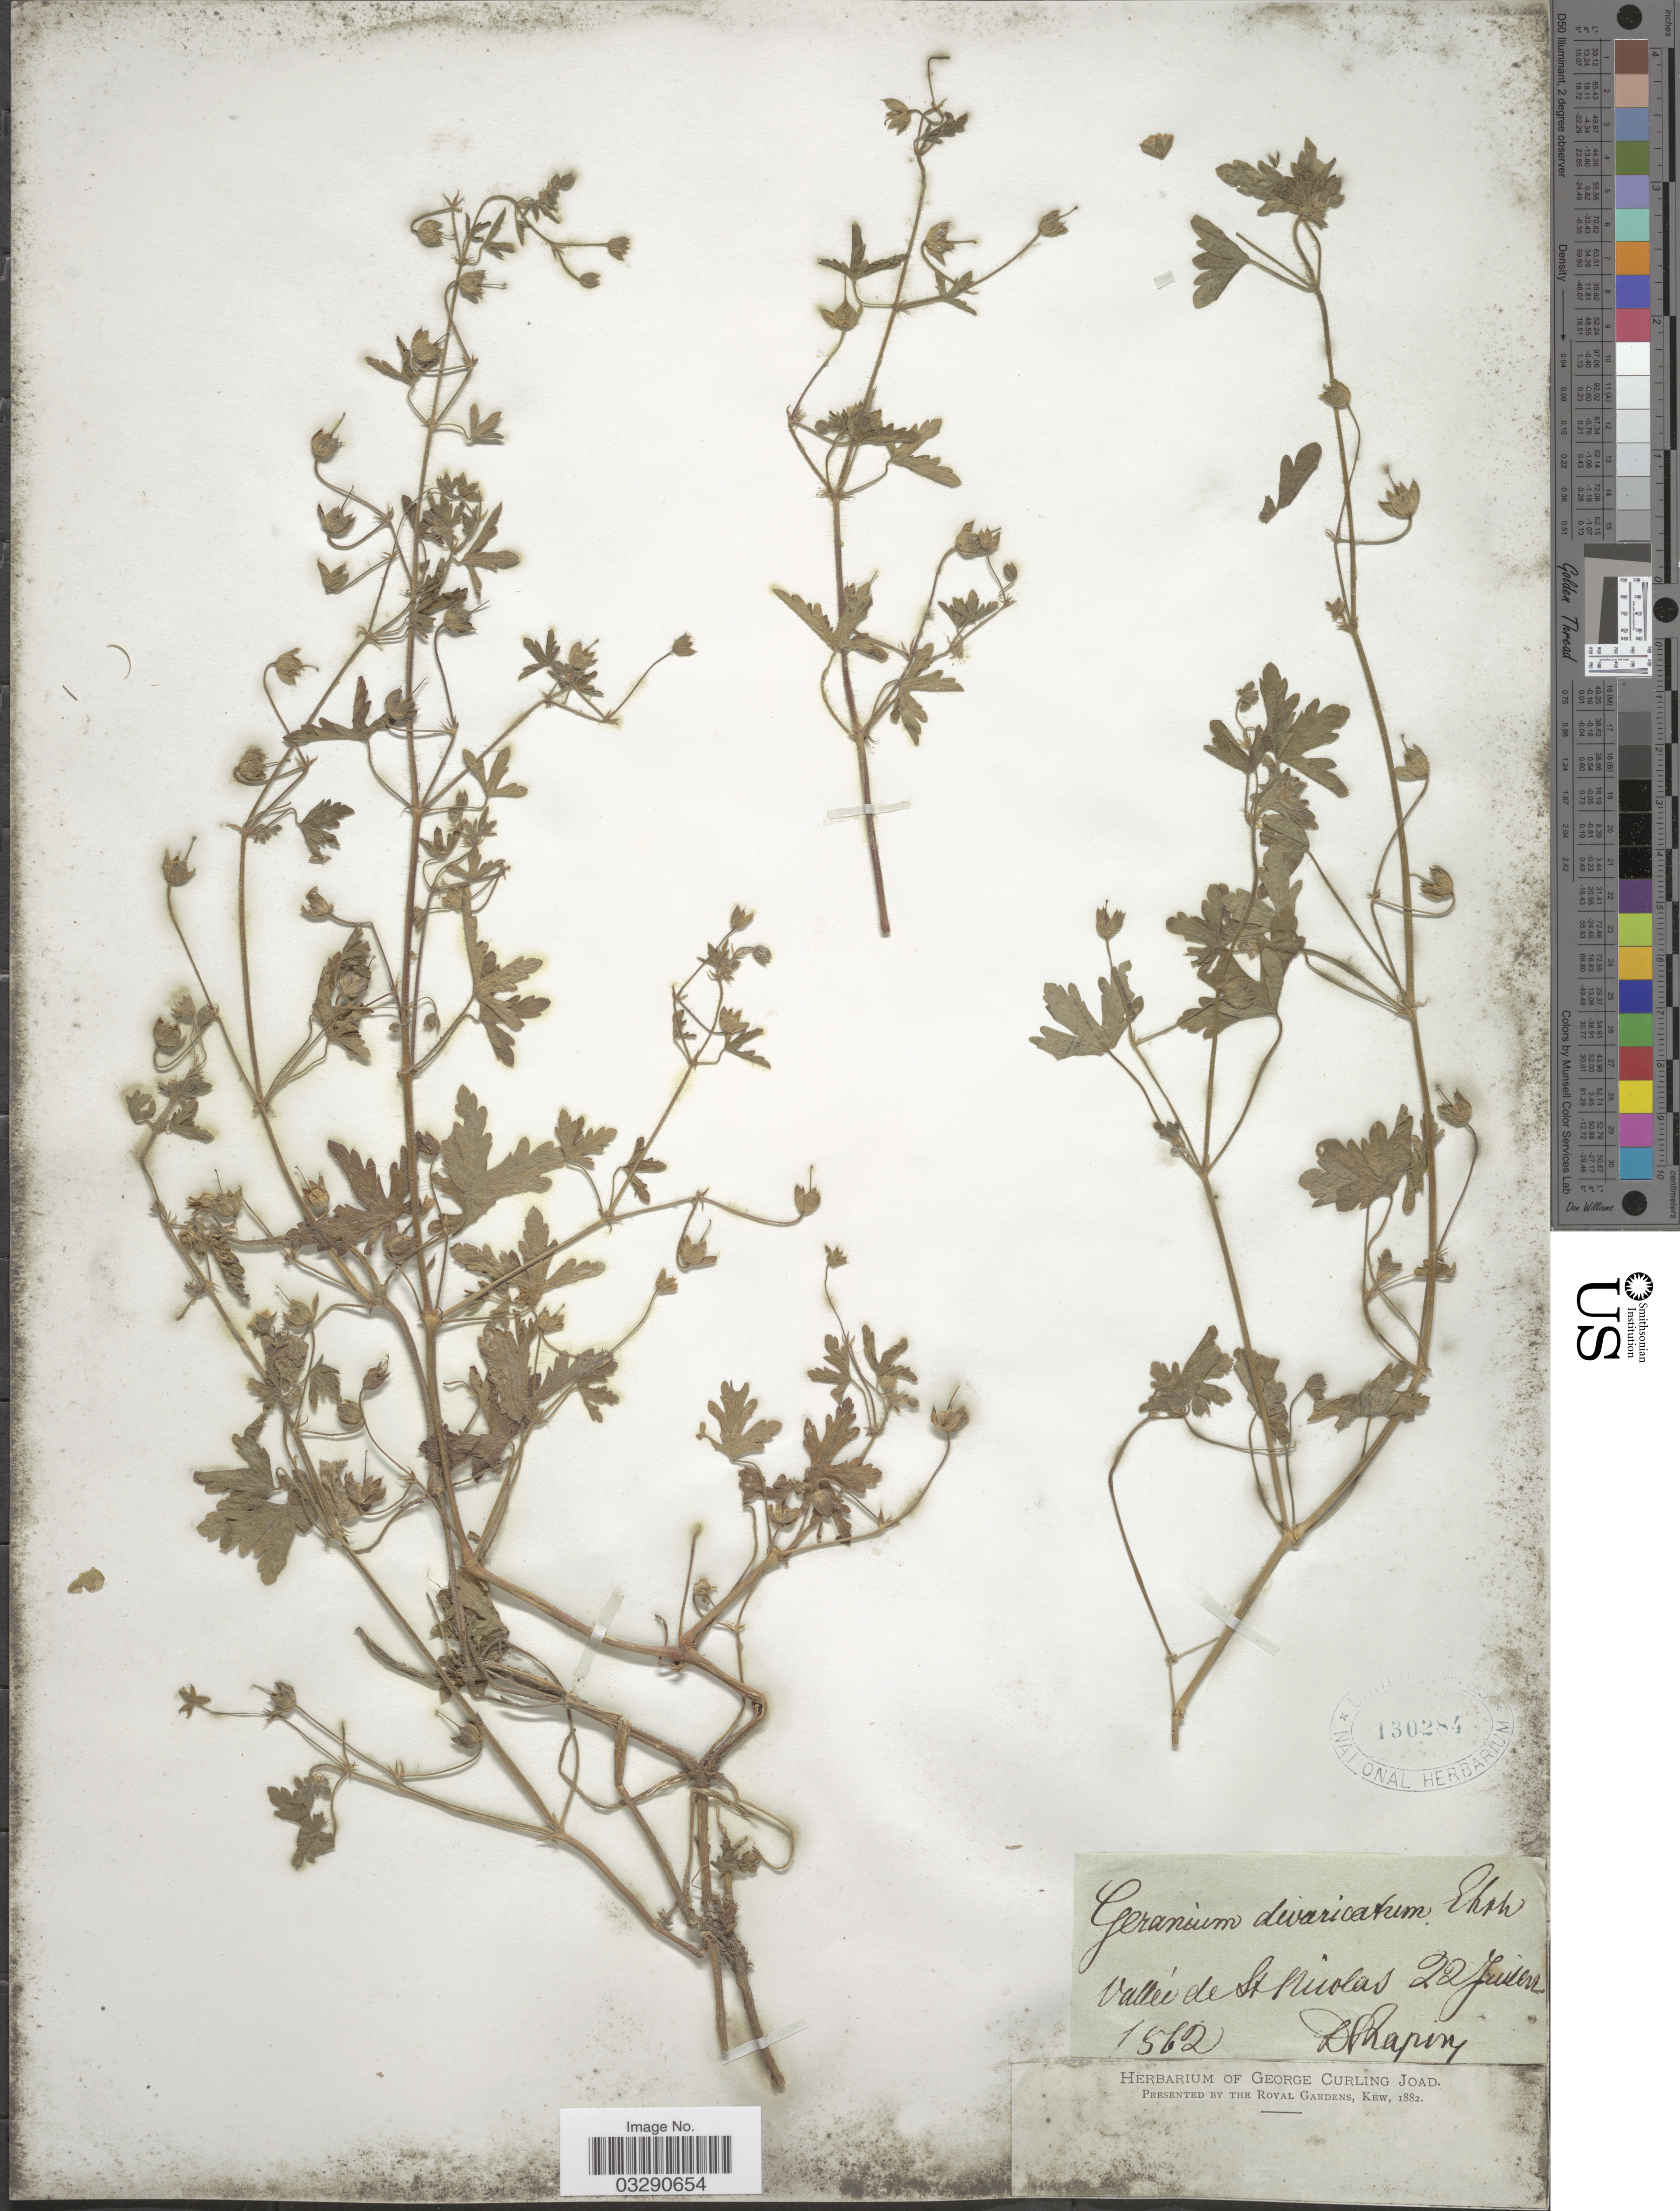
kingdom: Plantae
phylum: Tracheophyta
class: Magnoliopsida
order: Geraniales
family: Geraniaceae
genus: Geranium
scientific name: Geranium divaricatum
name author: Ehrh.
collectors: D. Chapin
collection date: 1862-07-22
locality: Vallée de St Nicolas.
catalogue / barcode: US 130284